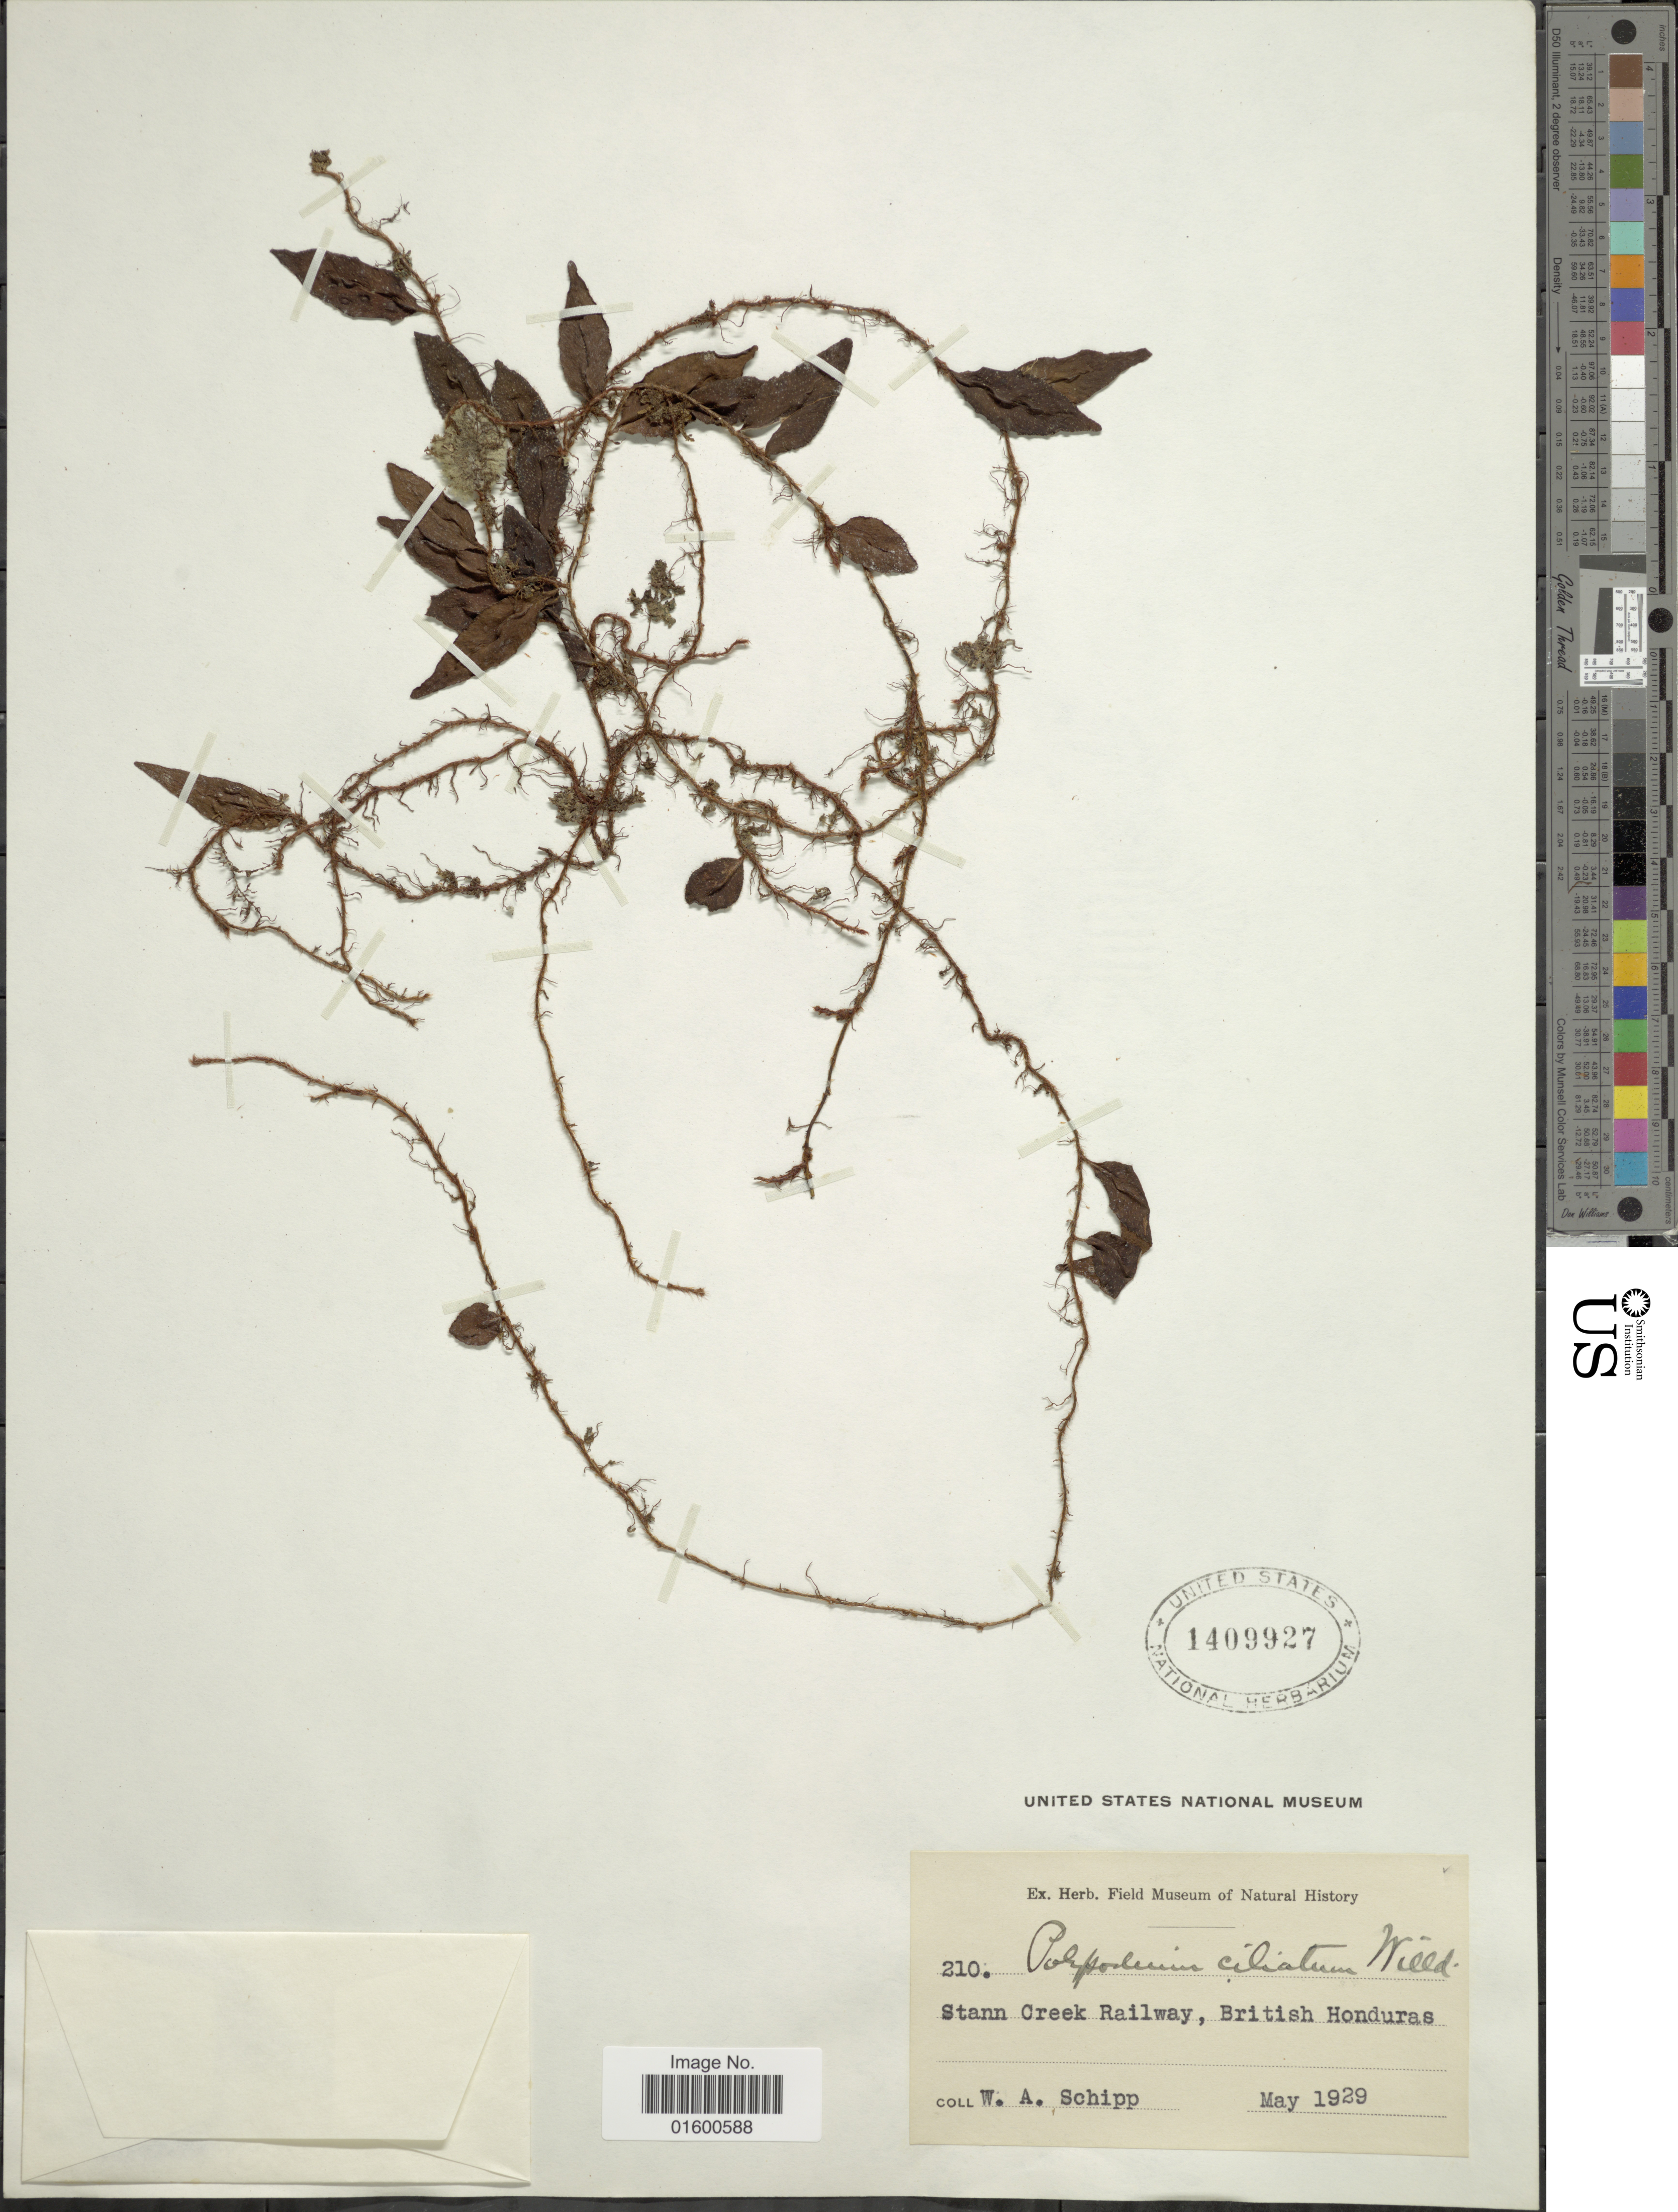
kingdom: Plantae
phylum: Tracheophyta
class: Polypodiopsida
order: Polypodiales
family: Polypodiaceae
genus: Microgramma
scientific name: Microgramma reptans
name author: (Cav.) A.R. Sm.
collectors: W. Schipp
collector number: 210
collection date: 1929-05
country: Belize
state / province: Stann Creek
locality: Stann Creek Railway, British Honduras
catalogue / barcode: US 1409927